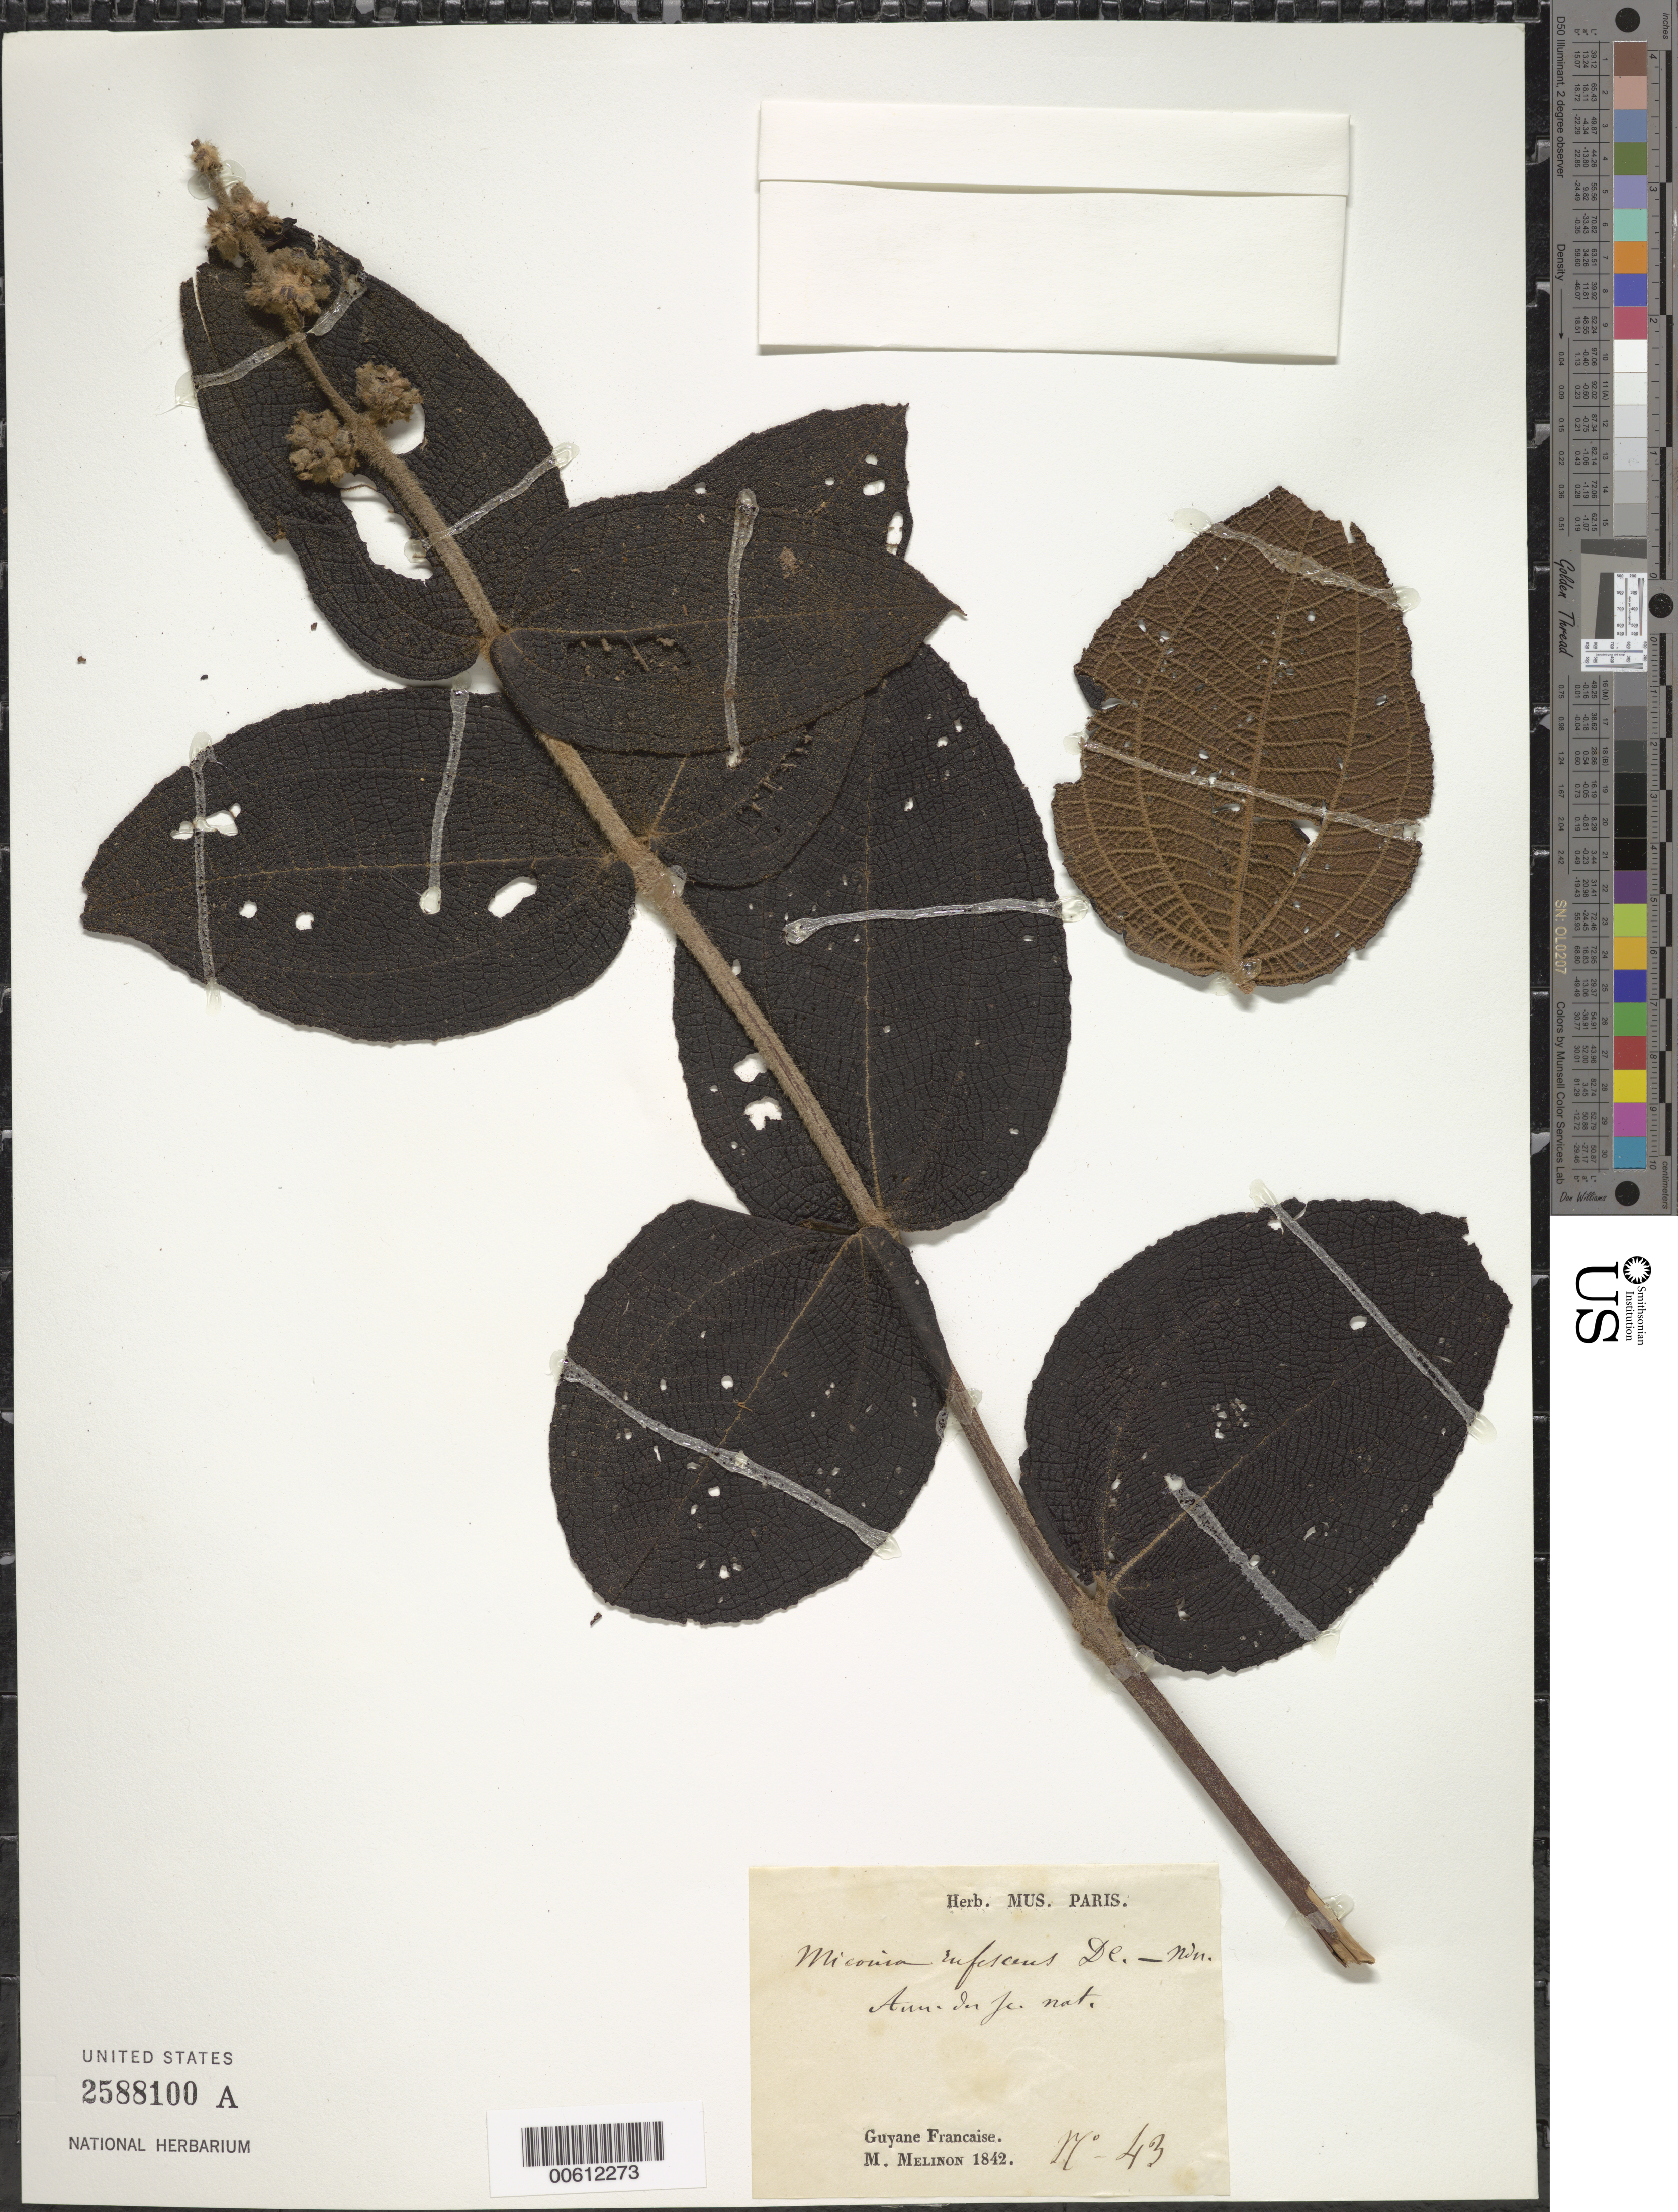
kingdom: Plantae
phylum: Tracheophyta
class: Magnoliopsida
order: Myrtales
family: Melastomataceae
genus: Miconia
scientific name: Miconia rufescens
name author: (Aubl.) DC.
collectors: E. Mélinon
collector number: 43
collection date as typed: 1842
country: French Guiana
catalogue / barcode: US 2588100A